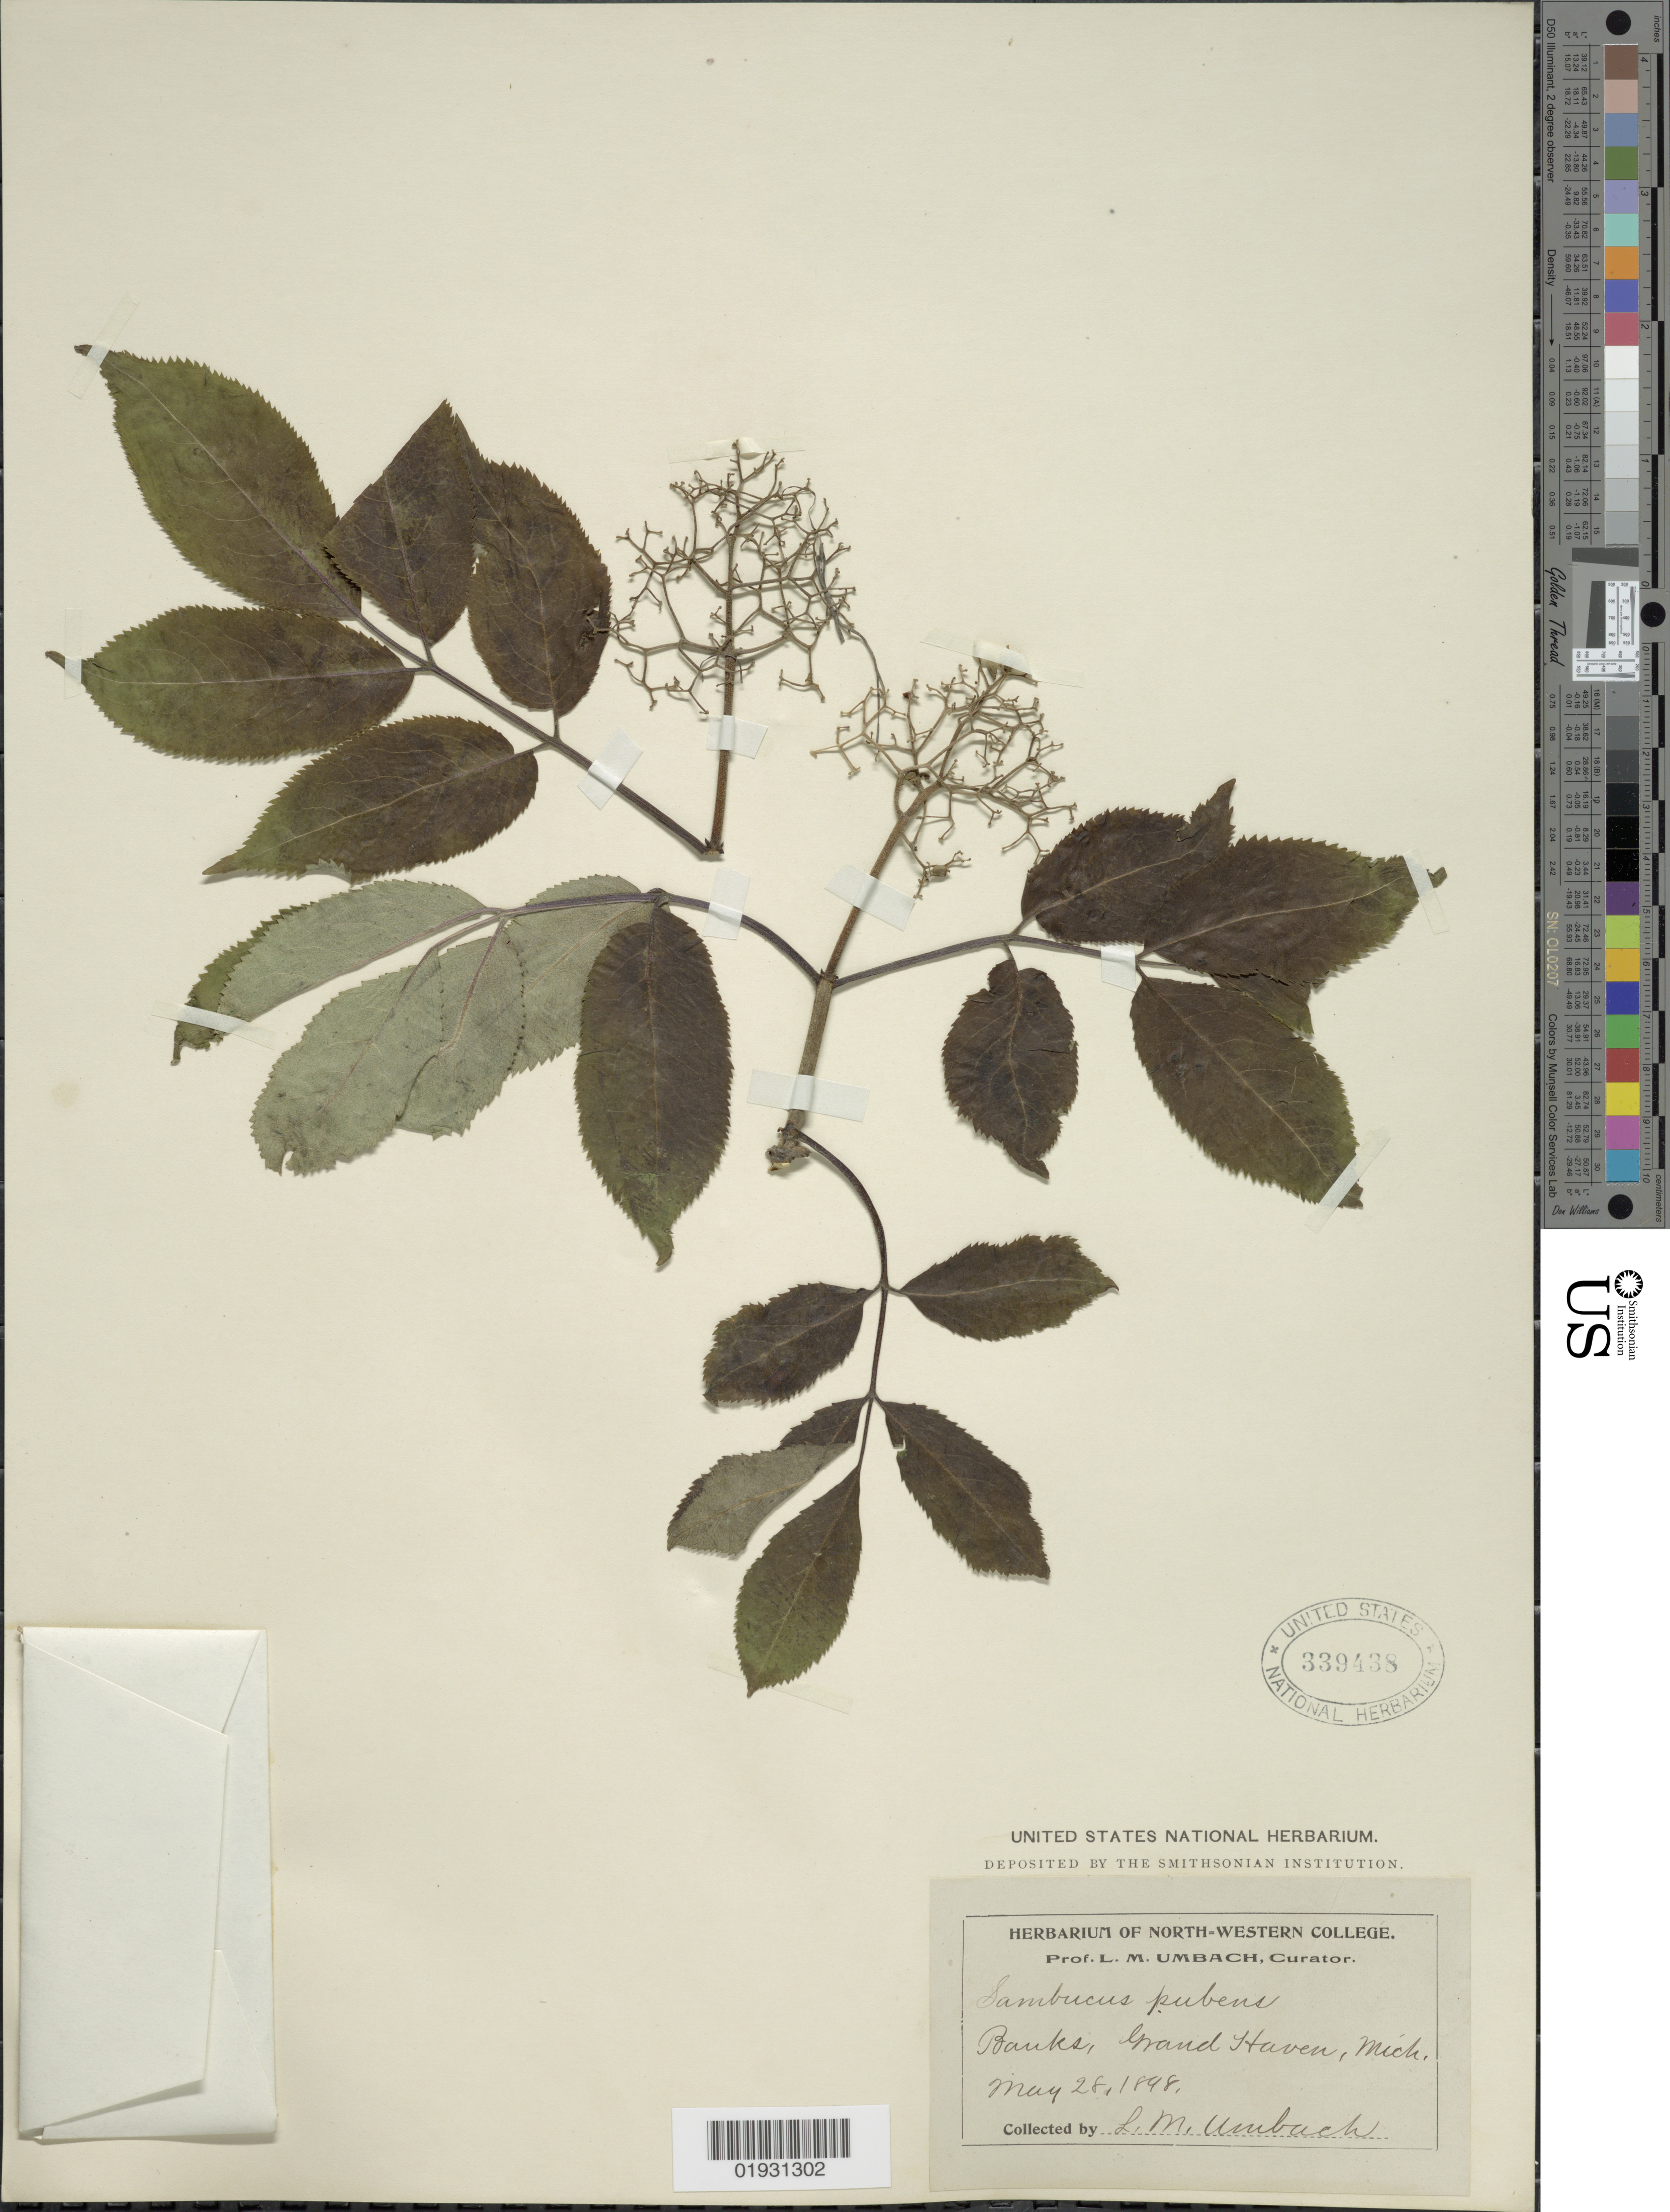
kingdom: Plantae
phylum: Tracheophyta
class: Magnoliopsida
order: Dipsacales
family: Viburnaceae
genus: Sambucus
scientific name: Sambucus racemosa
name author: L.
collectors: L. M. Umbach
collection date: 1898-05-28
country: United States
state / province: Michigan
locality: Banks, Grand Haven.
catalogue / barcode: US 339438